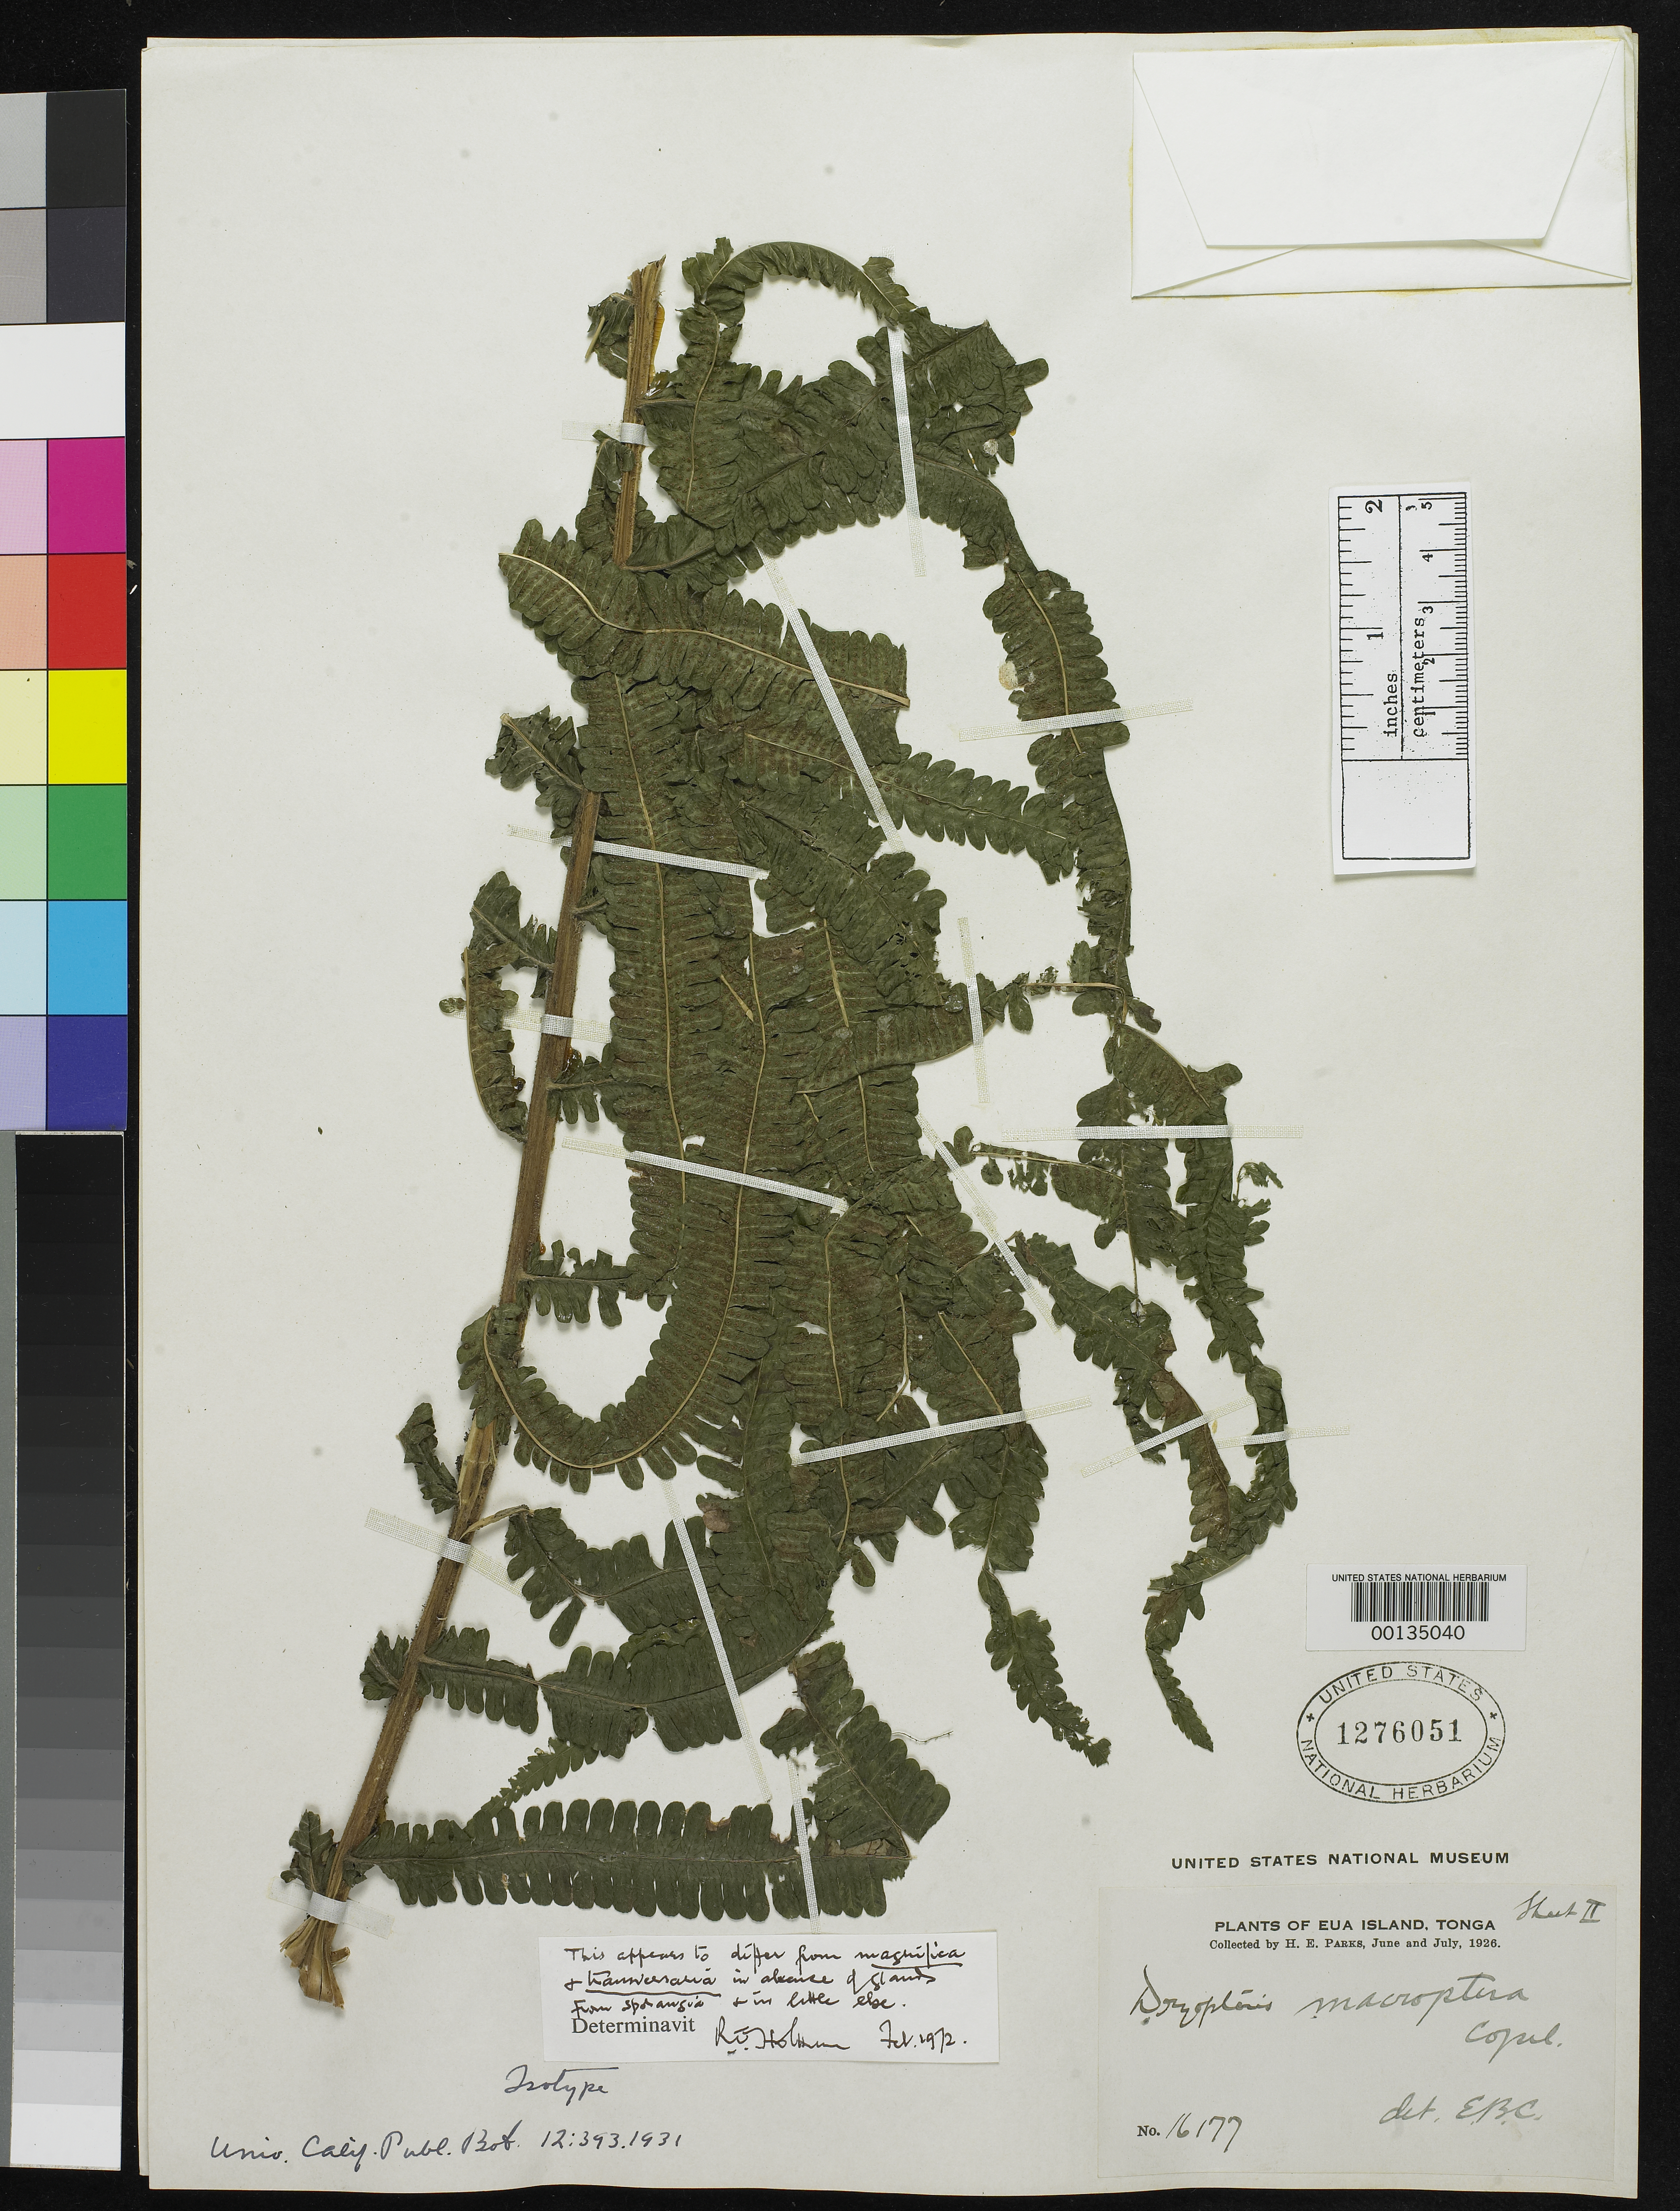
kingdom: Plantae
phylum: Tracheophyta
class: Polypodiopsida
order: Polypodiales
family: Dryopteridaceae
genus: Dryopteris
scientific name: Dryopteris macroptera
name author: Copel.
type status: Isotype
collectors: H. E. Parks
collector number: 16177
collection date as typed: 26 Jun 1926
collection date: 1926-06-26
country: Tonga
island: Eua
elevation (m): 200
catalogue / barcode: US 1276051